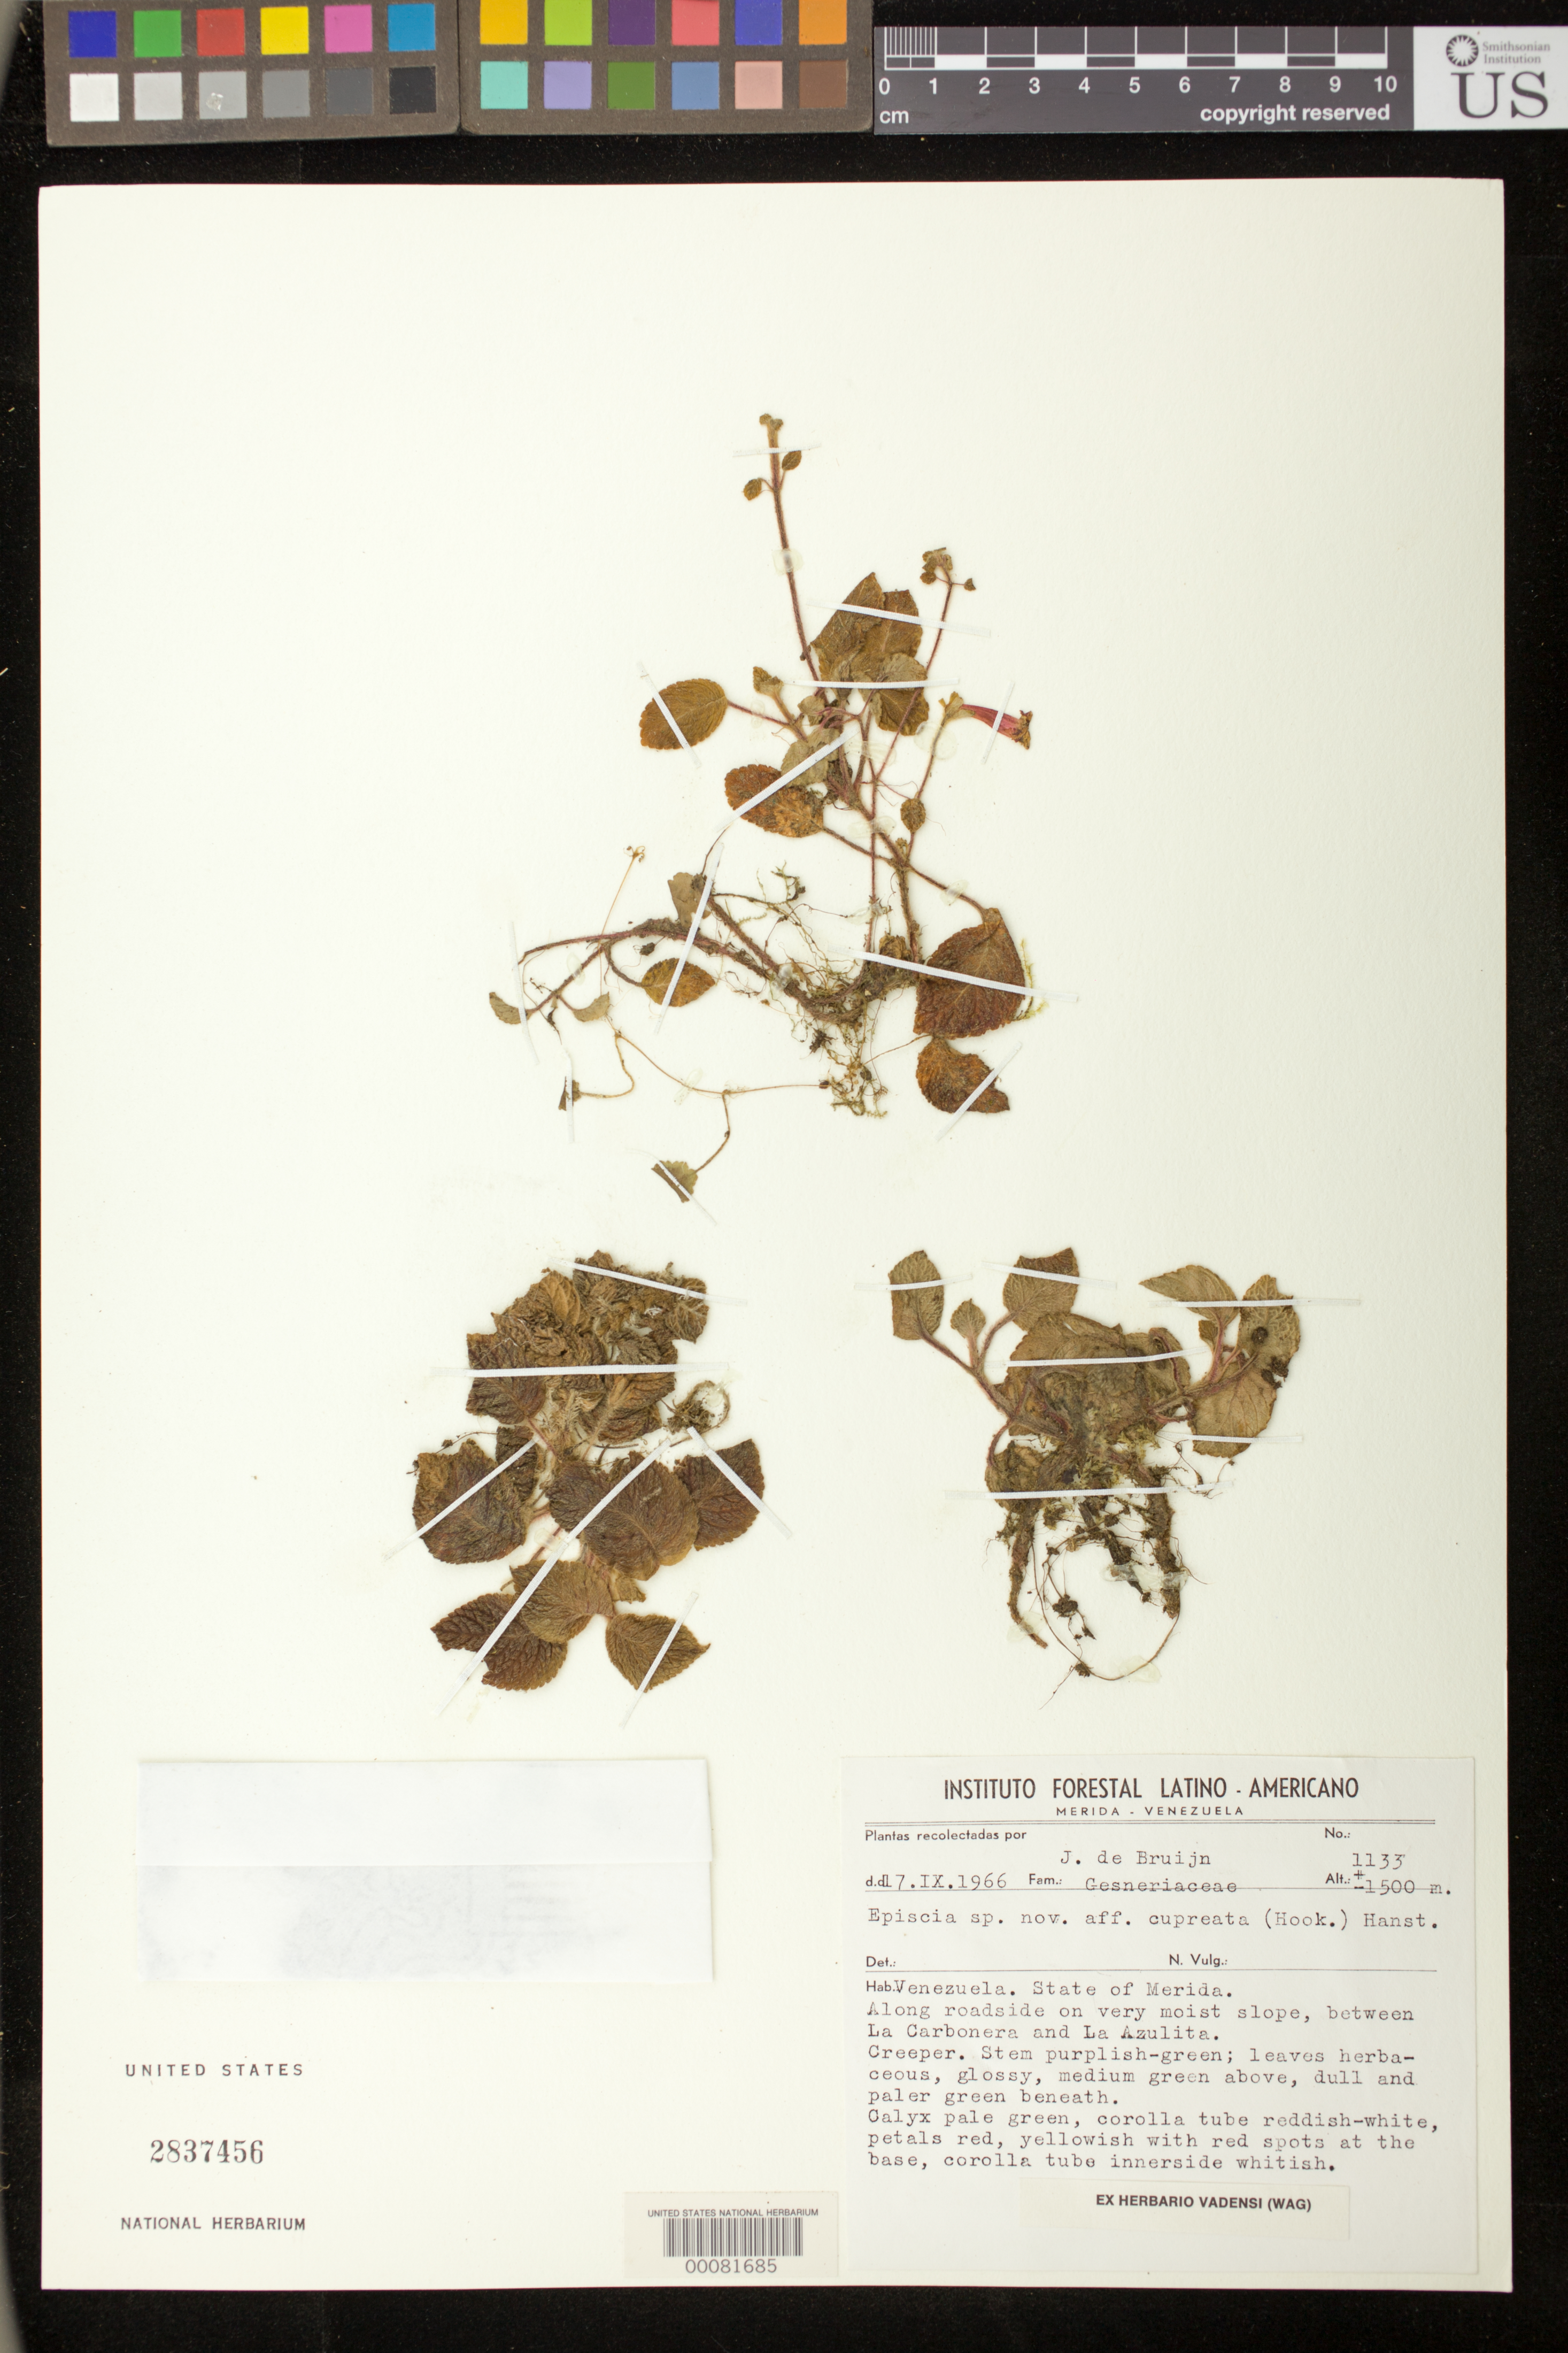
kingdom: Plantae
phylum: Tracheophyta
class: Magnoliopsida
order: Lamiales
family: Gesneriaceae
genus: Episcia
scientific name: Episcia cupreata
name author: (Hook.) Hanst.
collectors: J. Bruijn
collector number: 1133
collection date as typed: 17 Sep 1966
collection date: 1966-09-17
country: Venezuela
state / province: Mérida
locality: Between La Carbonera and La Azulita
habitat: Along roadside on very moist slope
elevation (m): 1500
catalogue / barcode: US 2837456